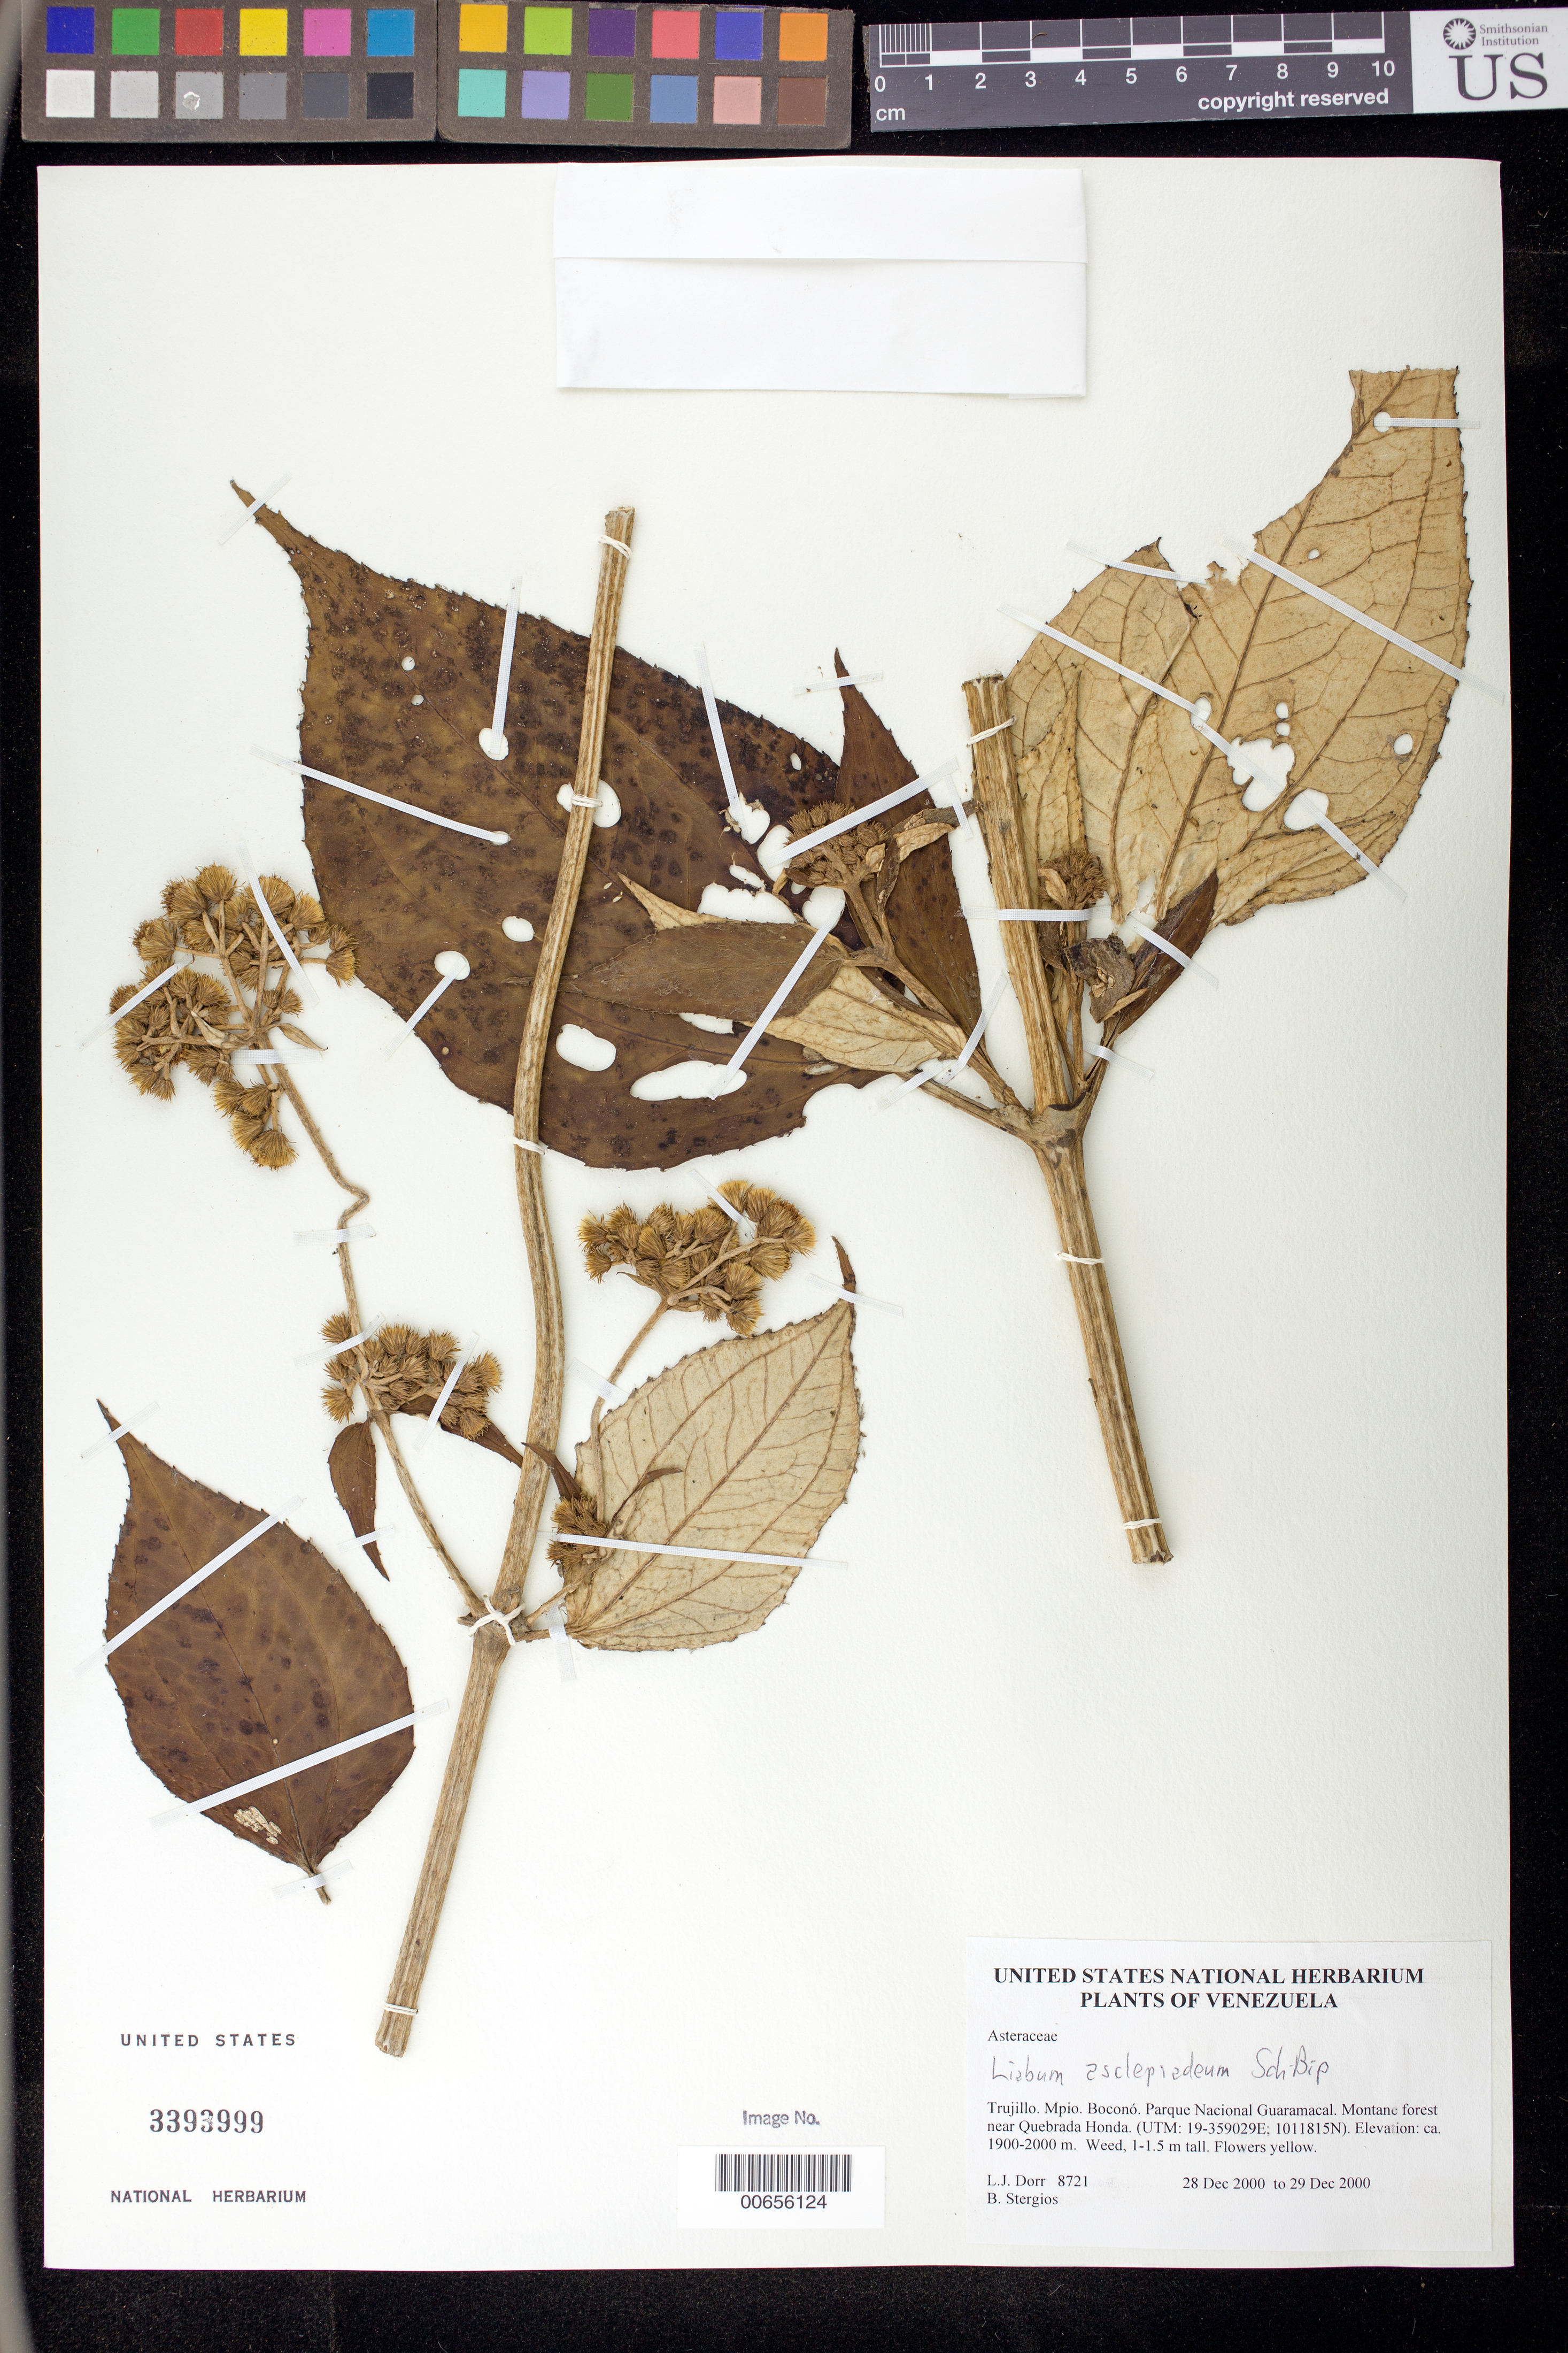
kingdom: Plantae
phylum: Tracheophyta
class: Magnoliopsida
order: Asterales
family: Asteraceae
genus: Liabum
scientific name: Liabum asclepiadeum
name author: Sch. Bip.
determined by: Robinson, Harold E., (US)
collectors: L. J. Dorr & B. G. Stergios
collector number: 8721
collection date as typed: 28 Dec 2000 to 29 Dec 2000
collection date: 2000-12-28/2000-12-29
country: Venezuela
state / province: Trujillo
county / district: Boconó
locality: Parque Nacional Guaramacal near Quebrada Honda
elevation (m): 1900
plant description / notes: PORT, TEX, US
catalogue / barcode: US 3393999